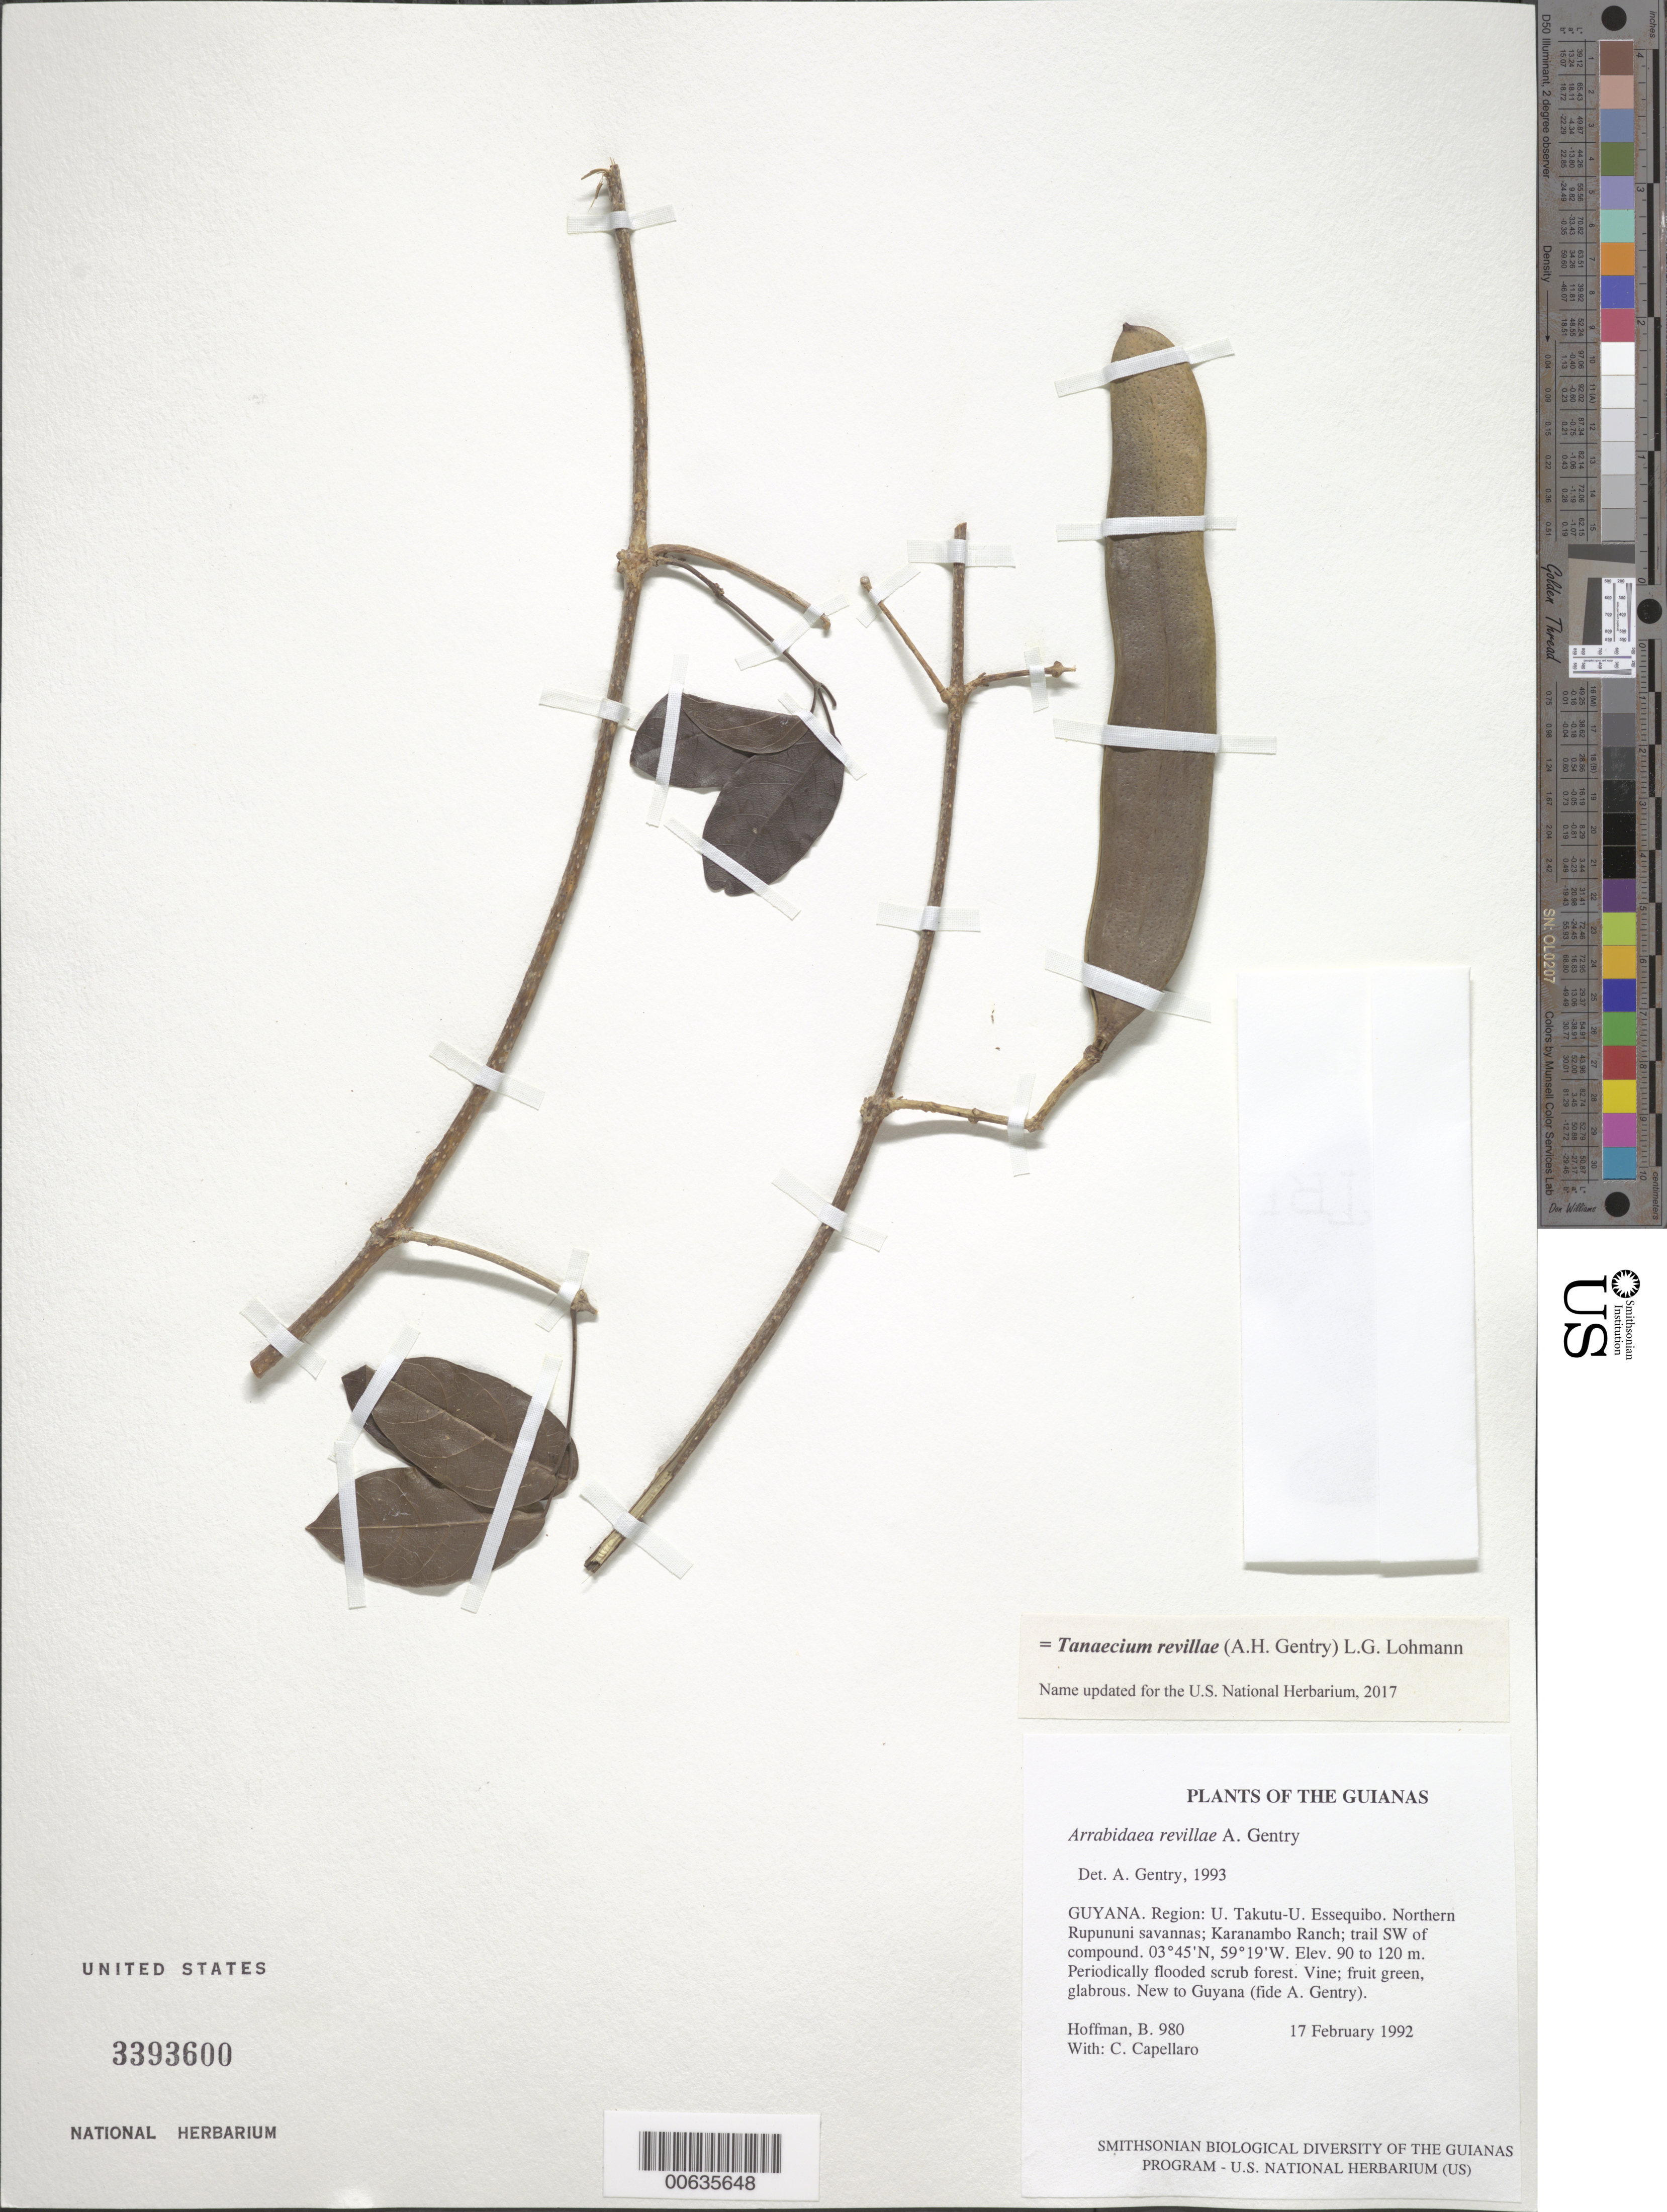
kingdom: Plantae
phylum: Tracheophyta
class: Magnoliopsida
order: Lamiales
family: Bignoniaceae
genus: Tanaecium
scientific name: Tanaecium revillae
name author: (A.H. Gentry) L.G. Lohmann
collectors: B. Hoffman & C. Capellaro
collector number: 980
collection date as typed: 17 February 1992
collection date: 1992-02-17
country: Guyana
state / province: U. Takutu-U. Essequibo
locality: Northern Rupununi savannas; Karanambo Ranch; trail SW of compound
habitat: Periodically flooded scrub forest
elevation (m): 90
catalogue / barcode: US 3393600